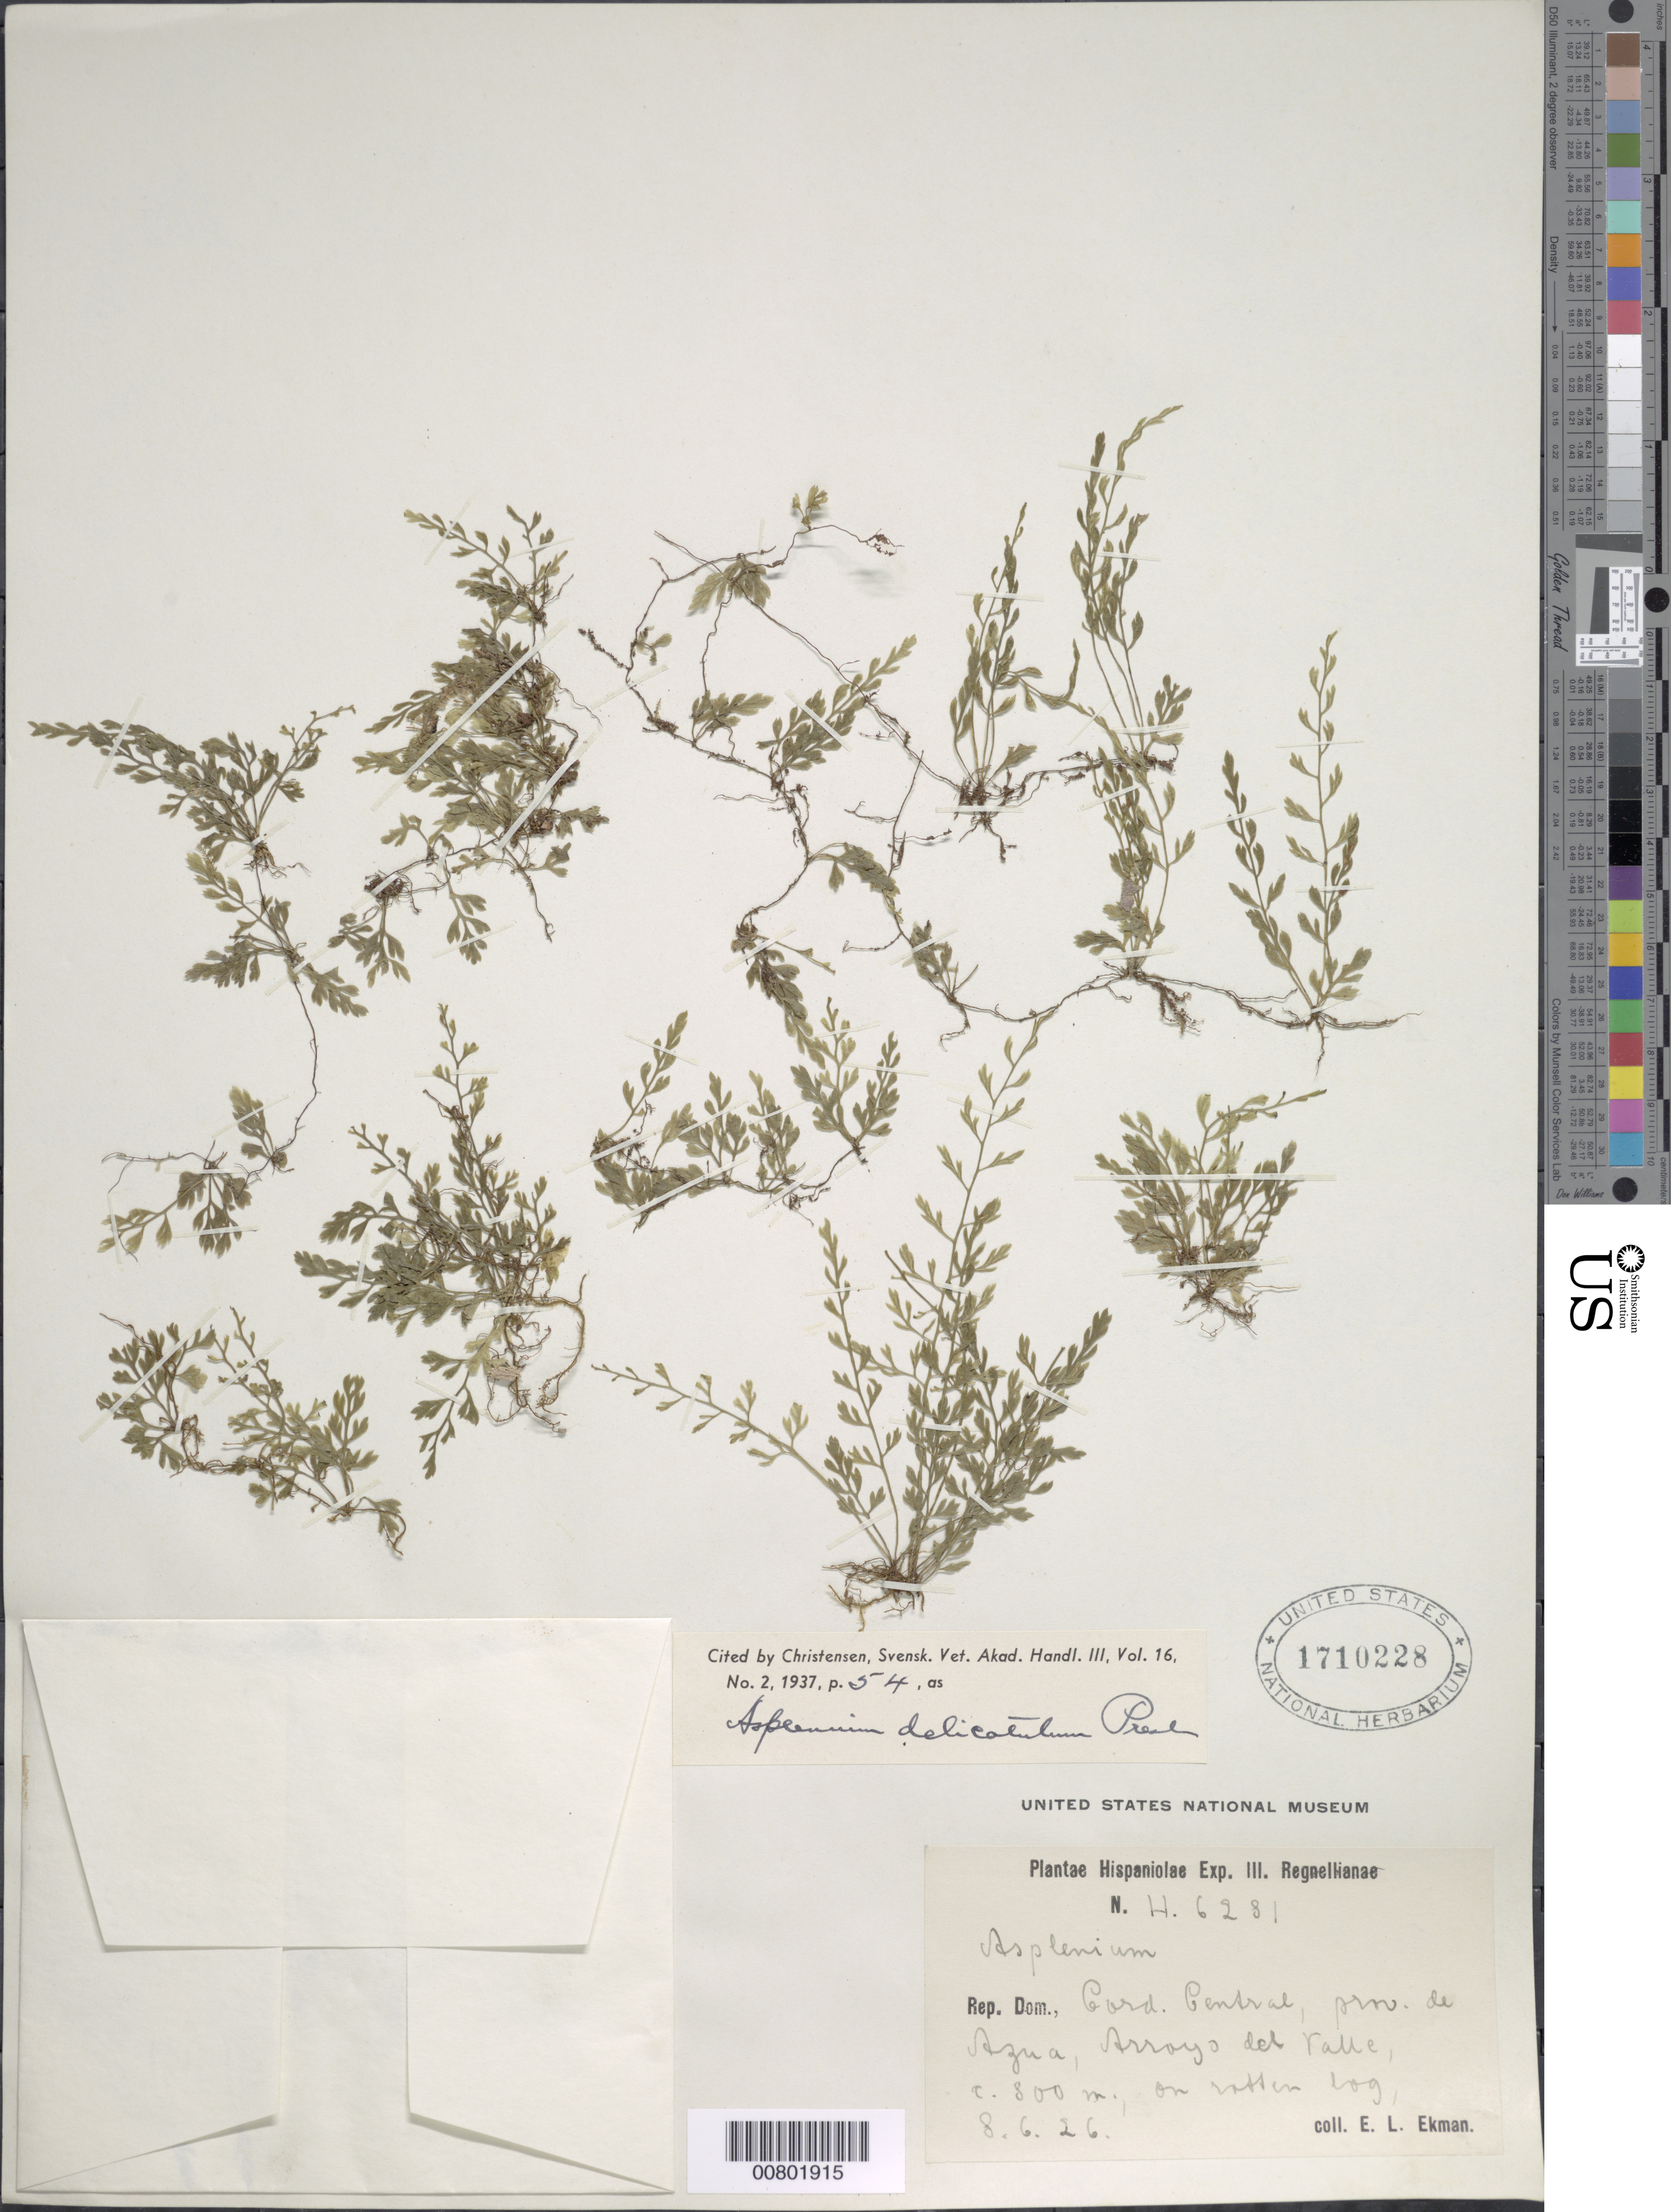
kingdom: Plantae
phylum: Tracheophyta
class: Polypodiopsida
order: Polypodiales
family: Aspleniaceae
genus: Asplenium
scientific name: Asplenium delicatulum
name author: C. Presl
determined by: Christensen, C. F. A.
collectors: E. L. Ekman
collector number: H 6281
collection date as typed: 08 Jun 1926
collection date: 1926-06-08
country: Dominican Republic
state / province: Azua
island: Hispaniola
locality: Cordillera Central, Las Lagunas, at Arroyo del Valle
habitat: On rotten log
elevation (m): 800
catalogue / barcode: US 1710228